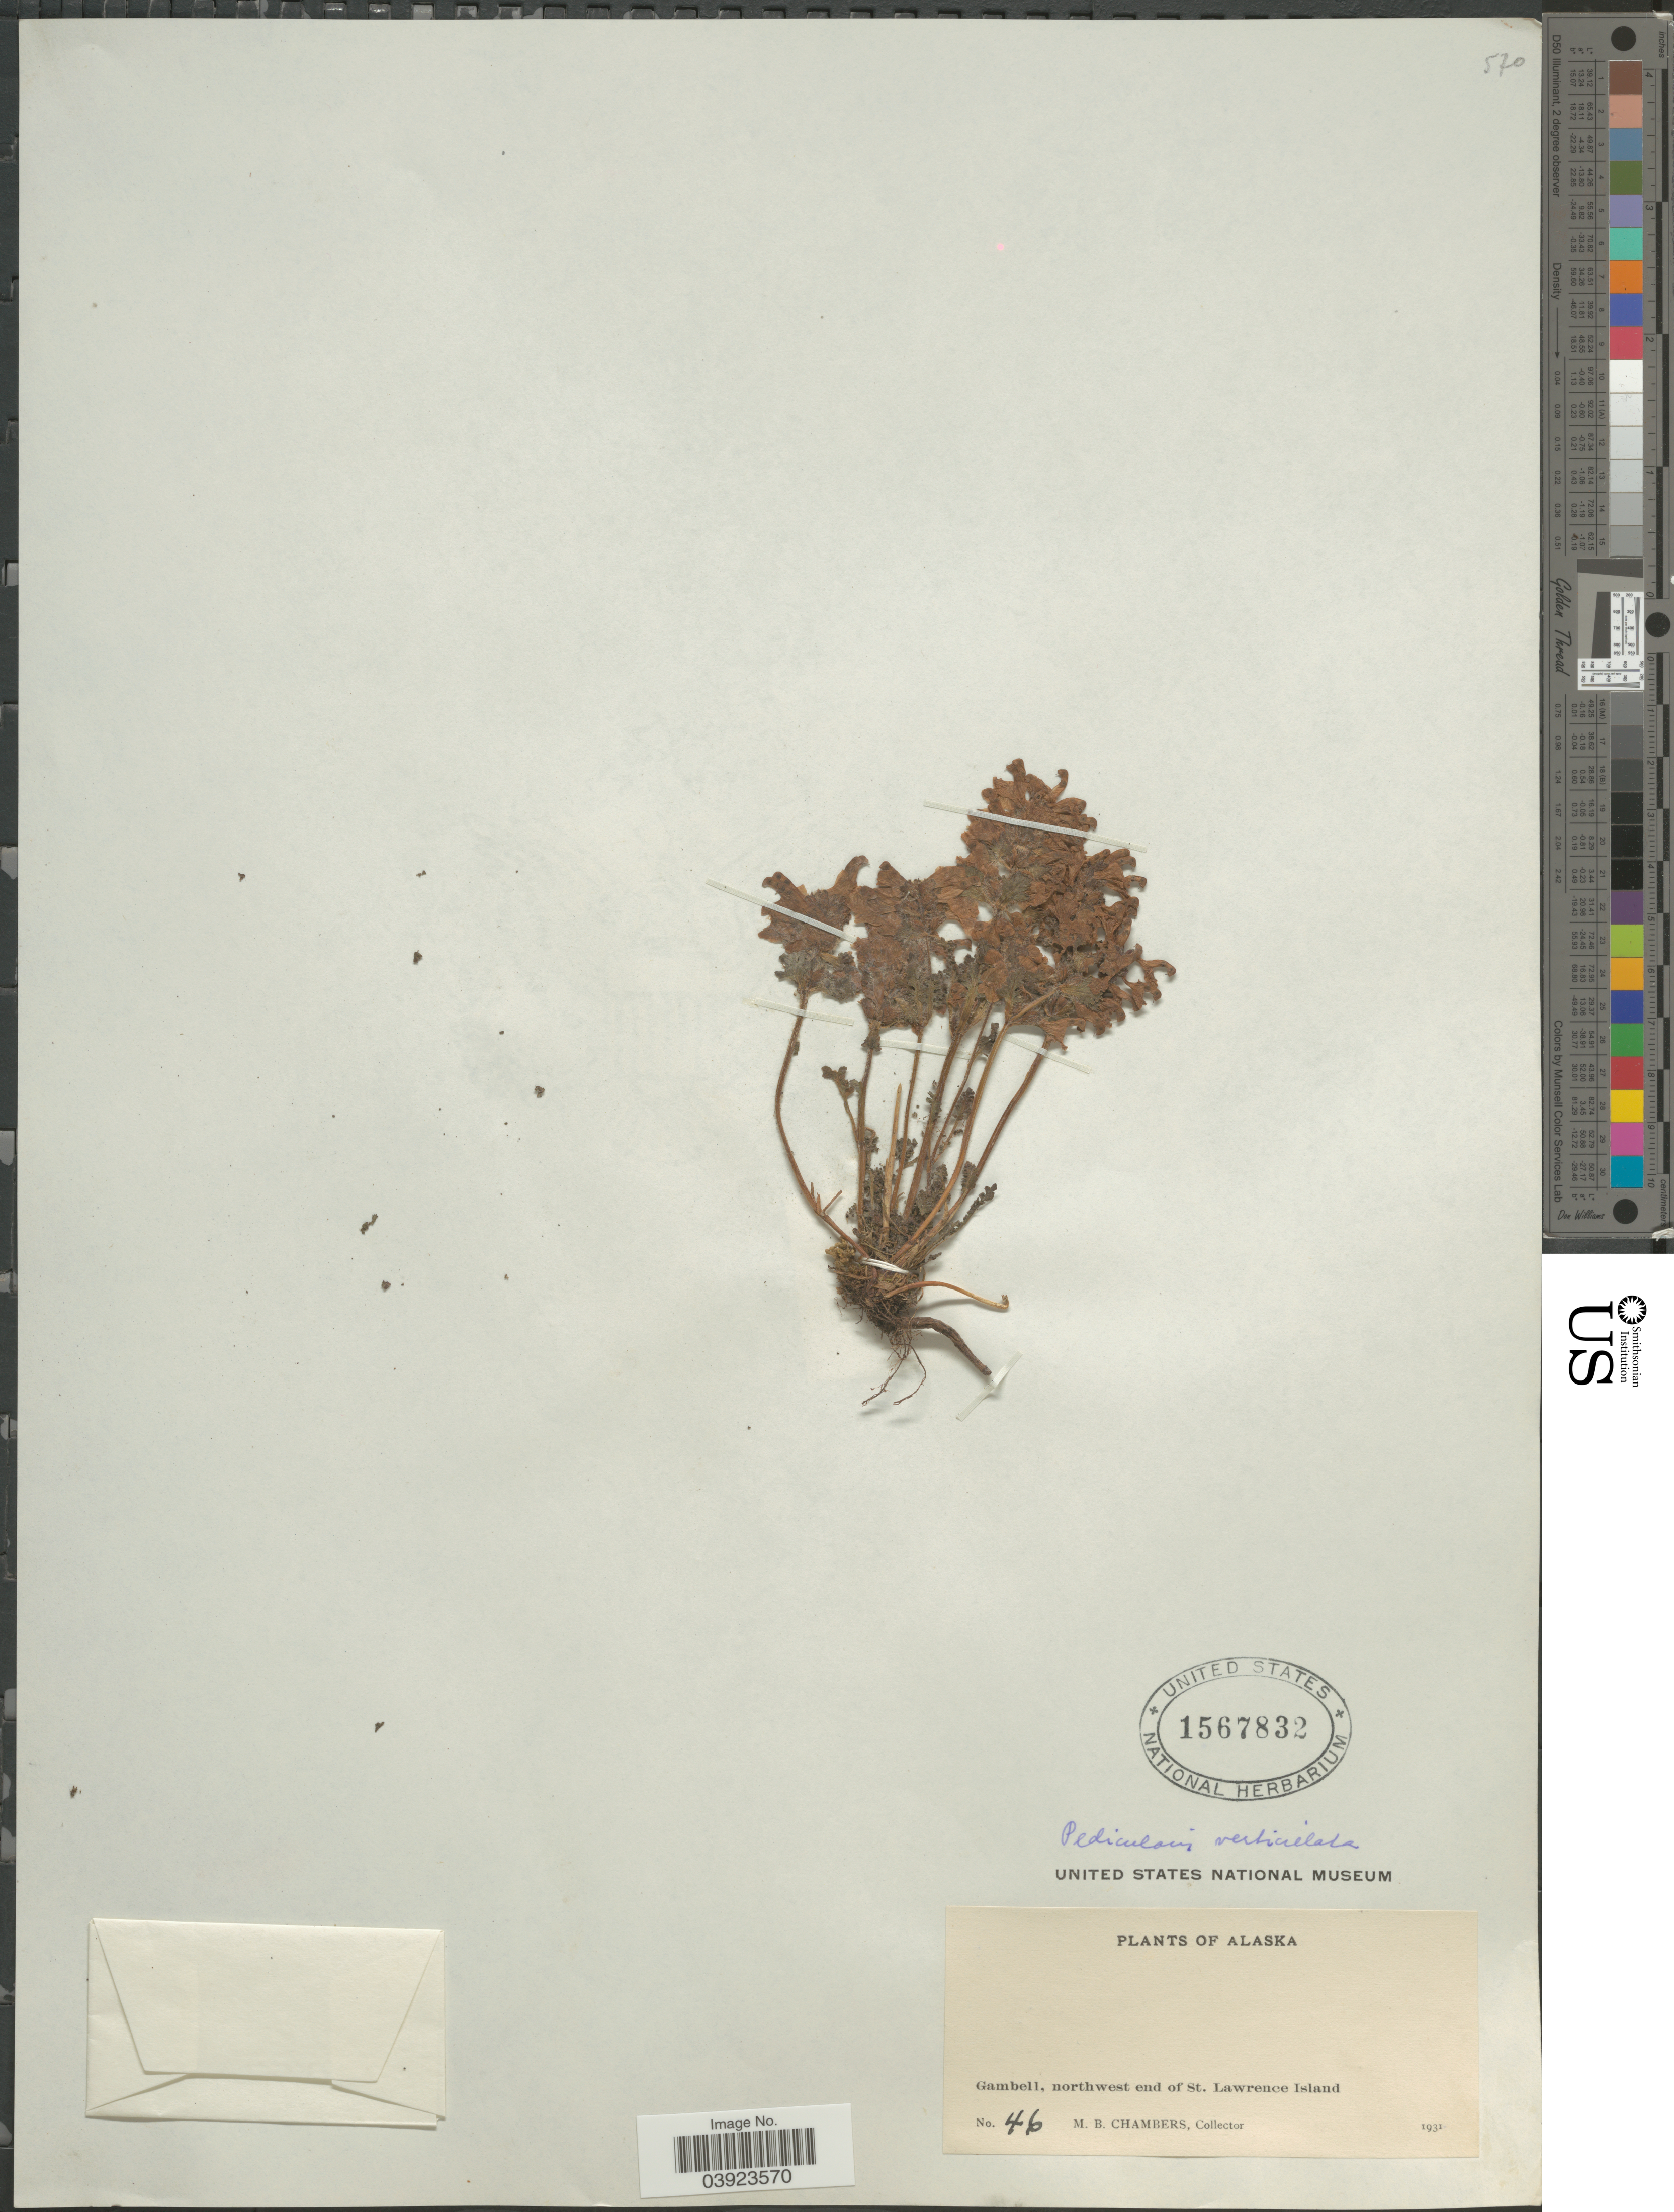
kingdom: Plantae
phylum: Tracheophyta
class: Magnoliopsida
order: Lamiales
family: Orobanchaceae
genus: Pedicularis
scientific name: Pedicularis verticillata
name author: L.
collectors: M. Chambers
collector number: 46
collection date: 1931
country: United States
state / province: Alaska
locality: Gambell, northwest end of St. Lawrence Island.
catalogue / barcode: US 1567832